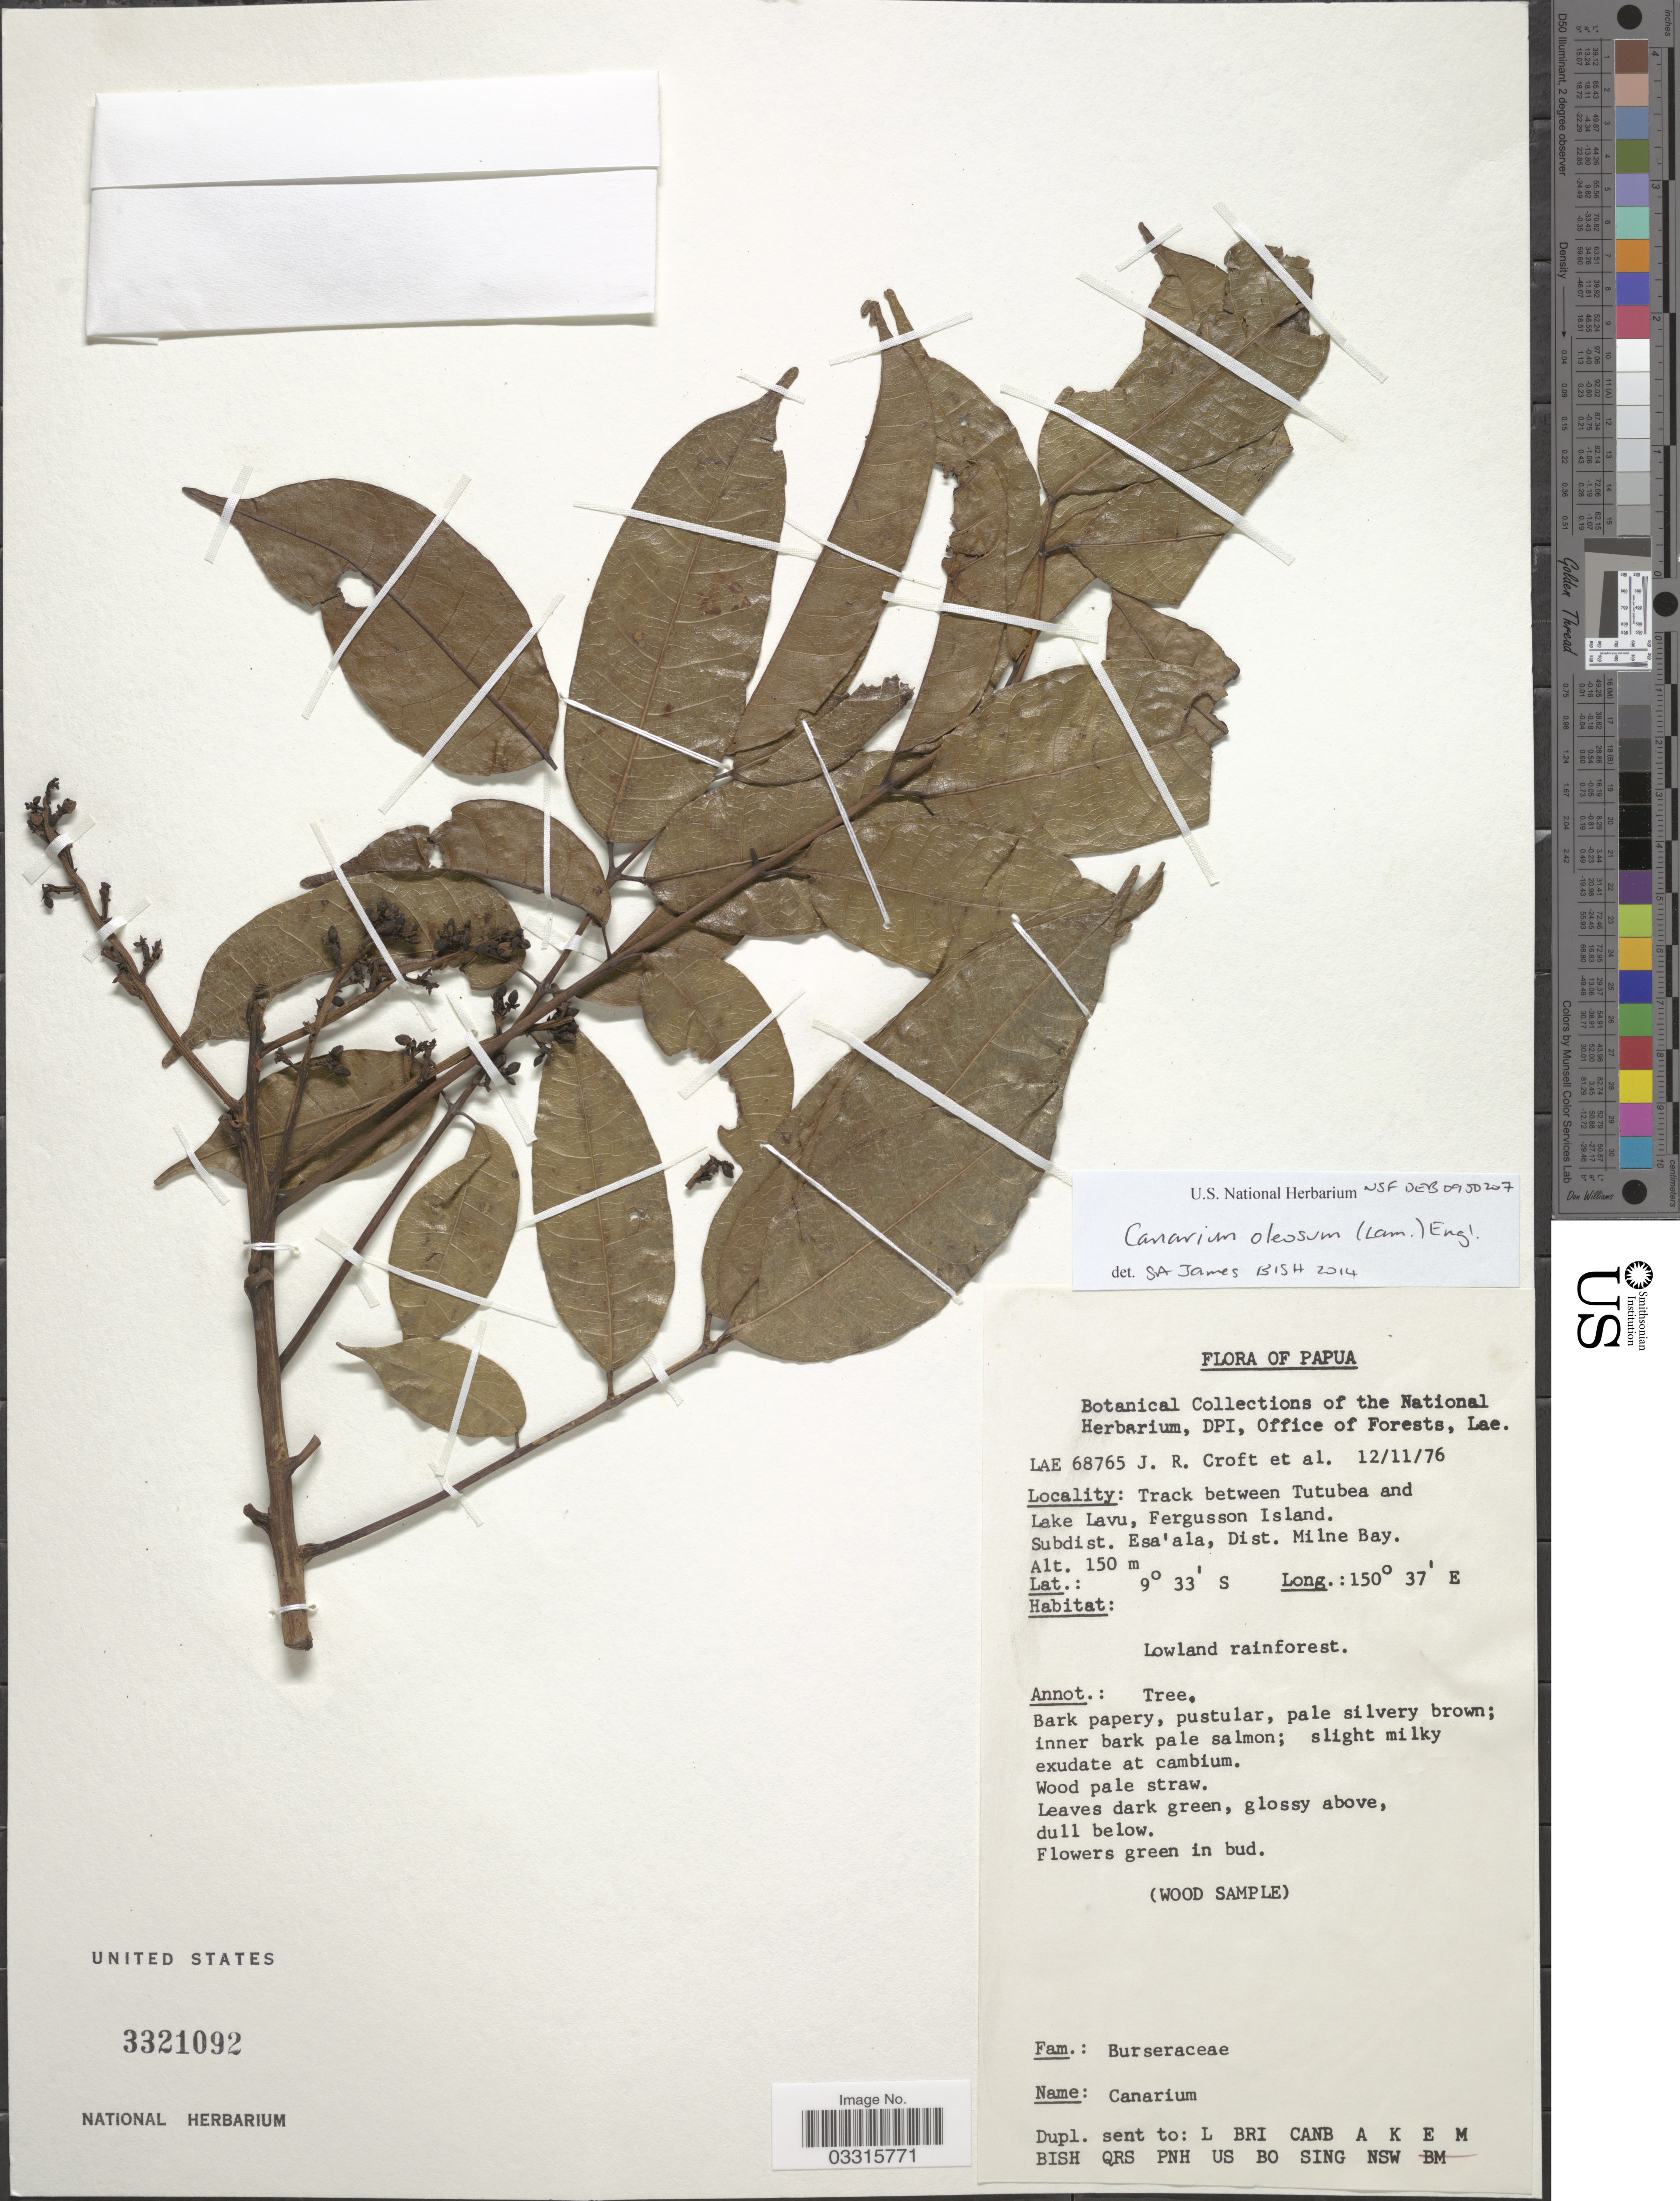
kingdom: Plantae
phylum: Tracheophyta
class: Magnoliopsida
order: Sapindales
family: Burseraceae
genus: Canarium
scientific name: Canarium oleosum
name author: (Lam.) Engl.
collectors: J. R. Croft & et al.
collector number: LAE 68765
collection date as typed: Transcribed d/m/y: 12/11/76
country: Papua New Guinea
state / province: Milne Bay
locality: Papua. Track between Tutubea and Lake Lavu, Fergusson Island. Subdist. Esa'ala.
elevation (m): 150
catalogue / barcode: US 3321092